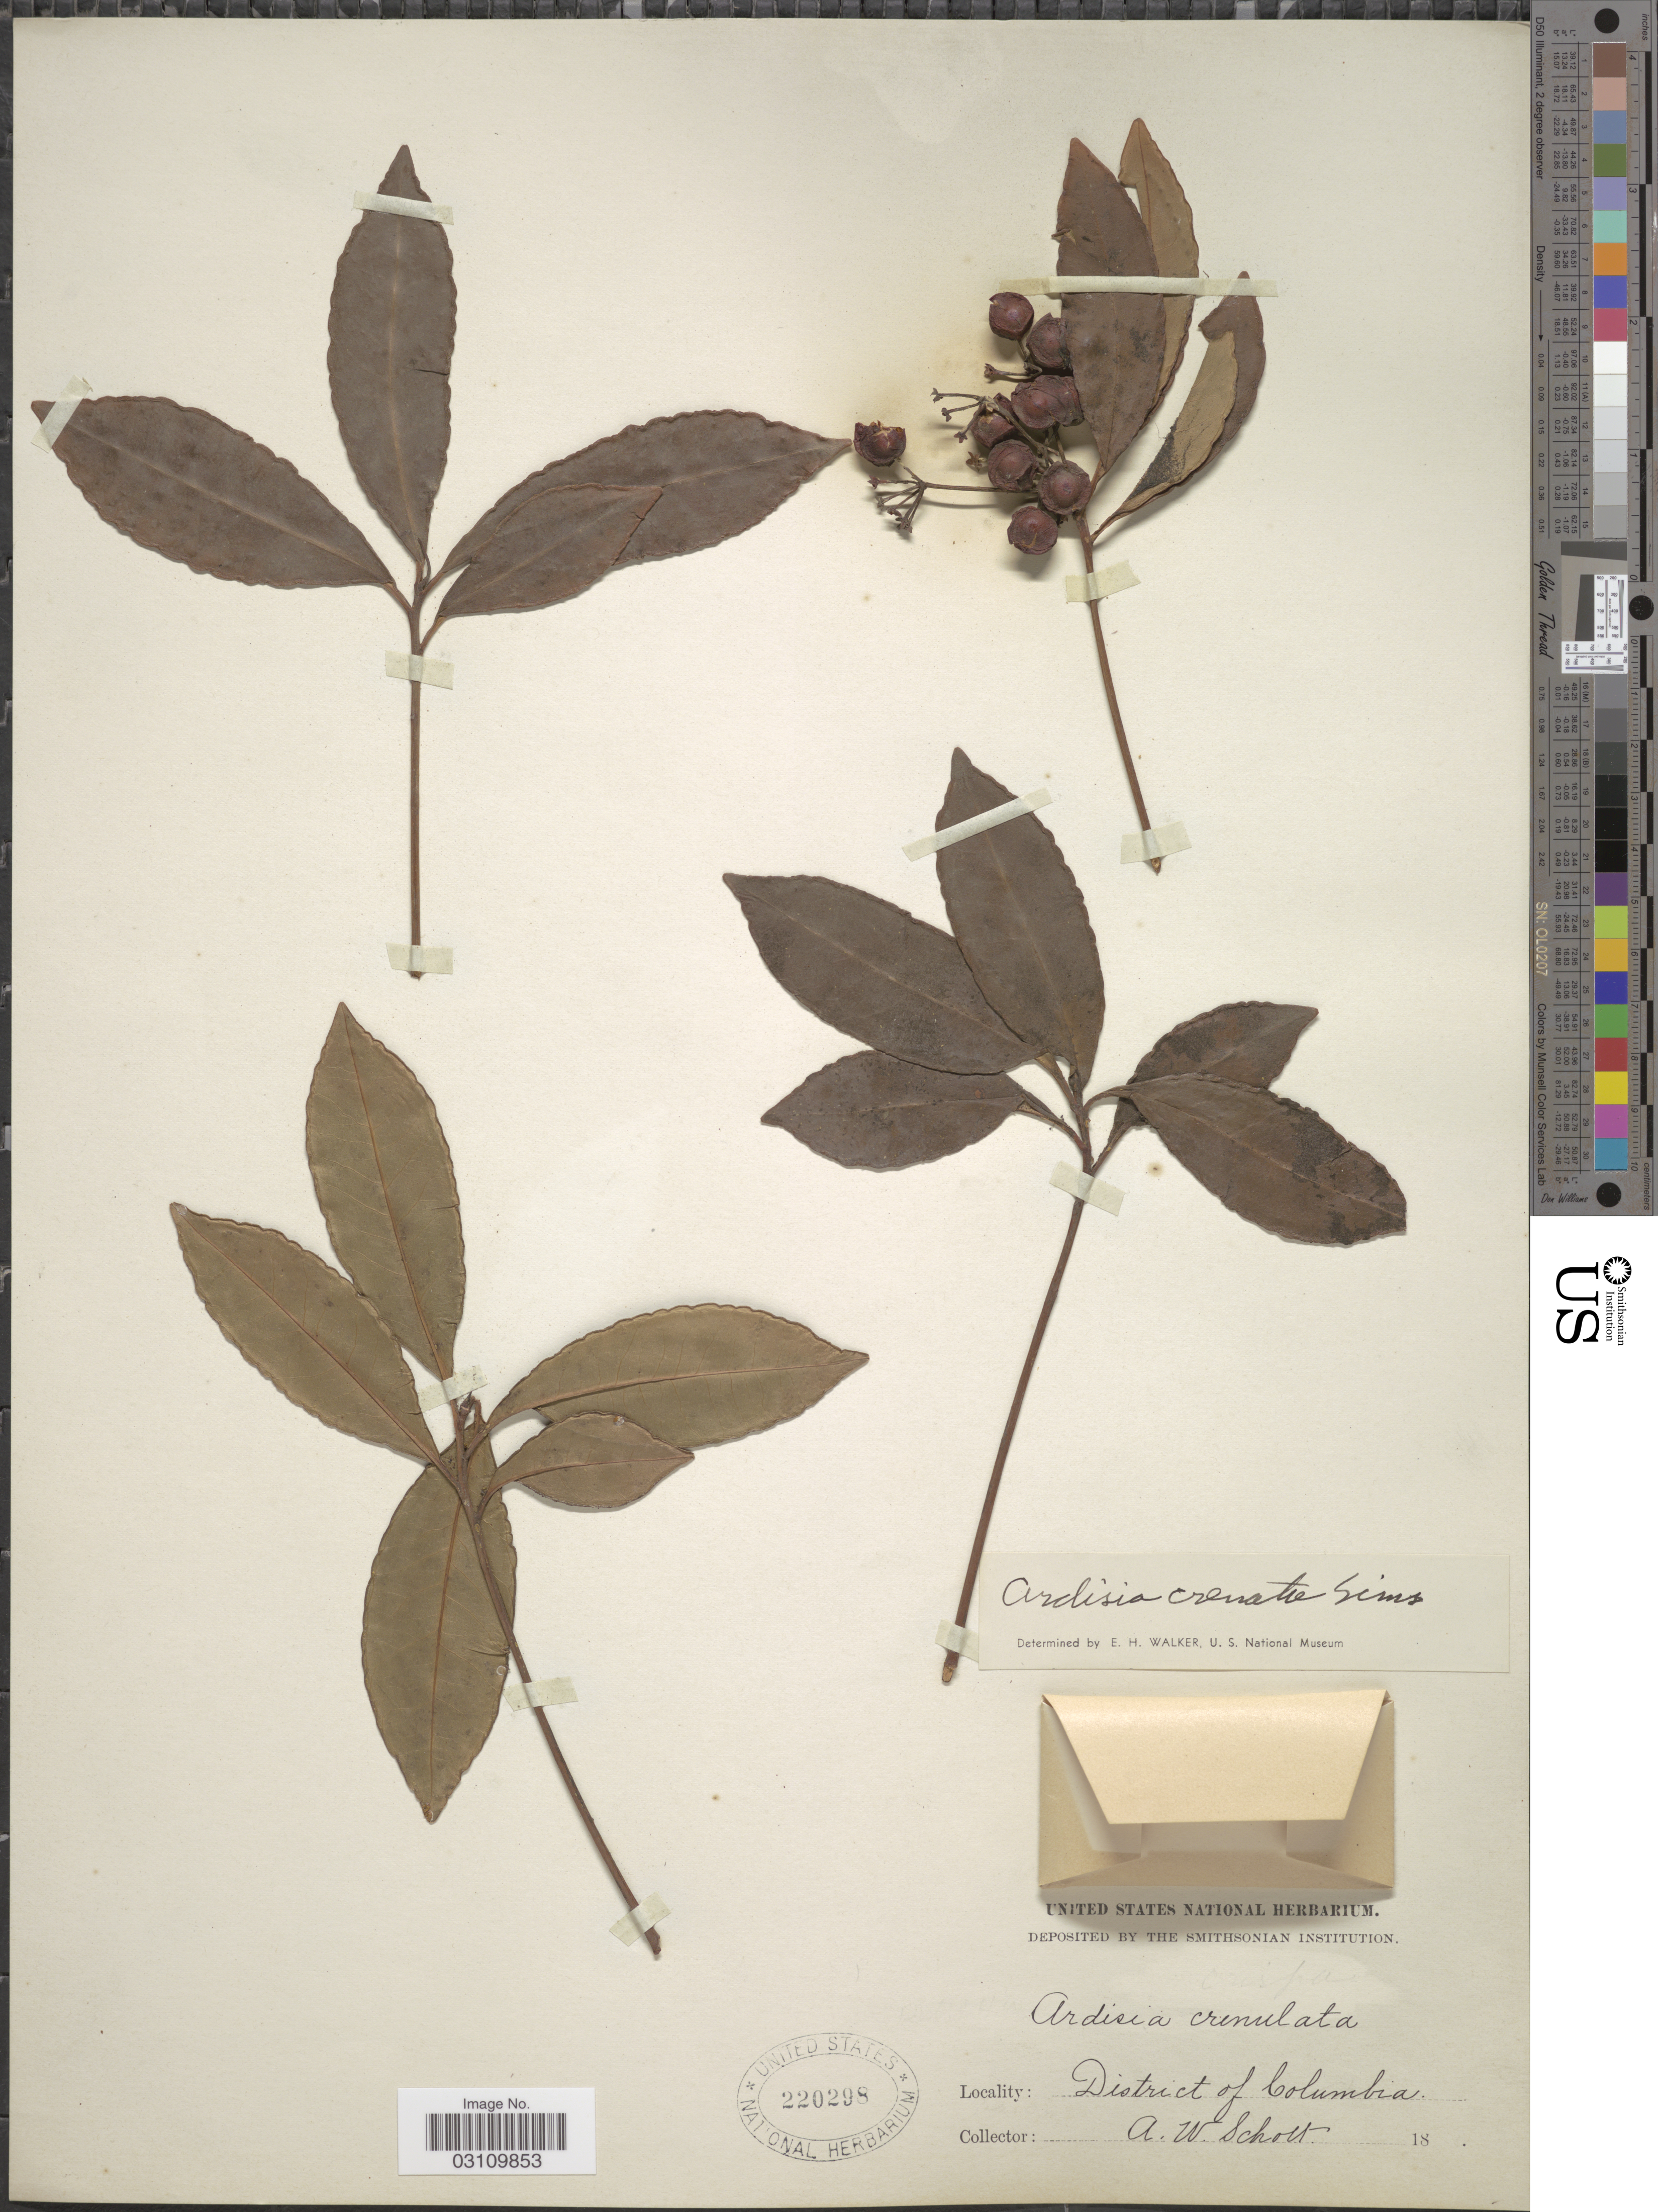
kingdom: Plantae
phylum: Tracheophyta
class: Magnoliopsida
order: Ericales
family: Primulaceae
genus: Ardisia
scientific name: Ardisia crenata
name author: Sims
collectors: A. W. Schott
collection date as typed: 18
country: United States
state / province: District of Columbia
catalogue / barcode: US 220298